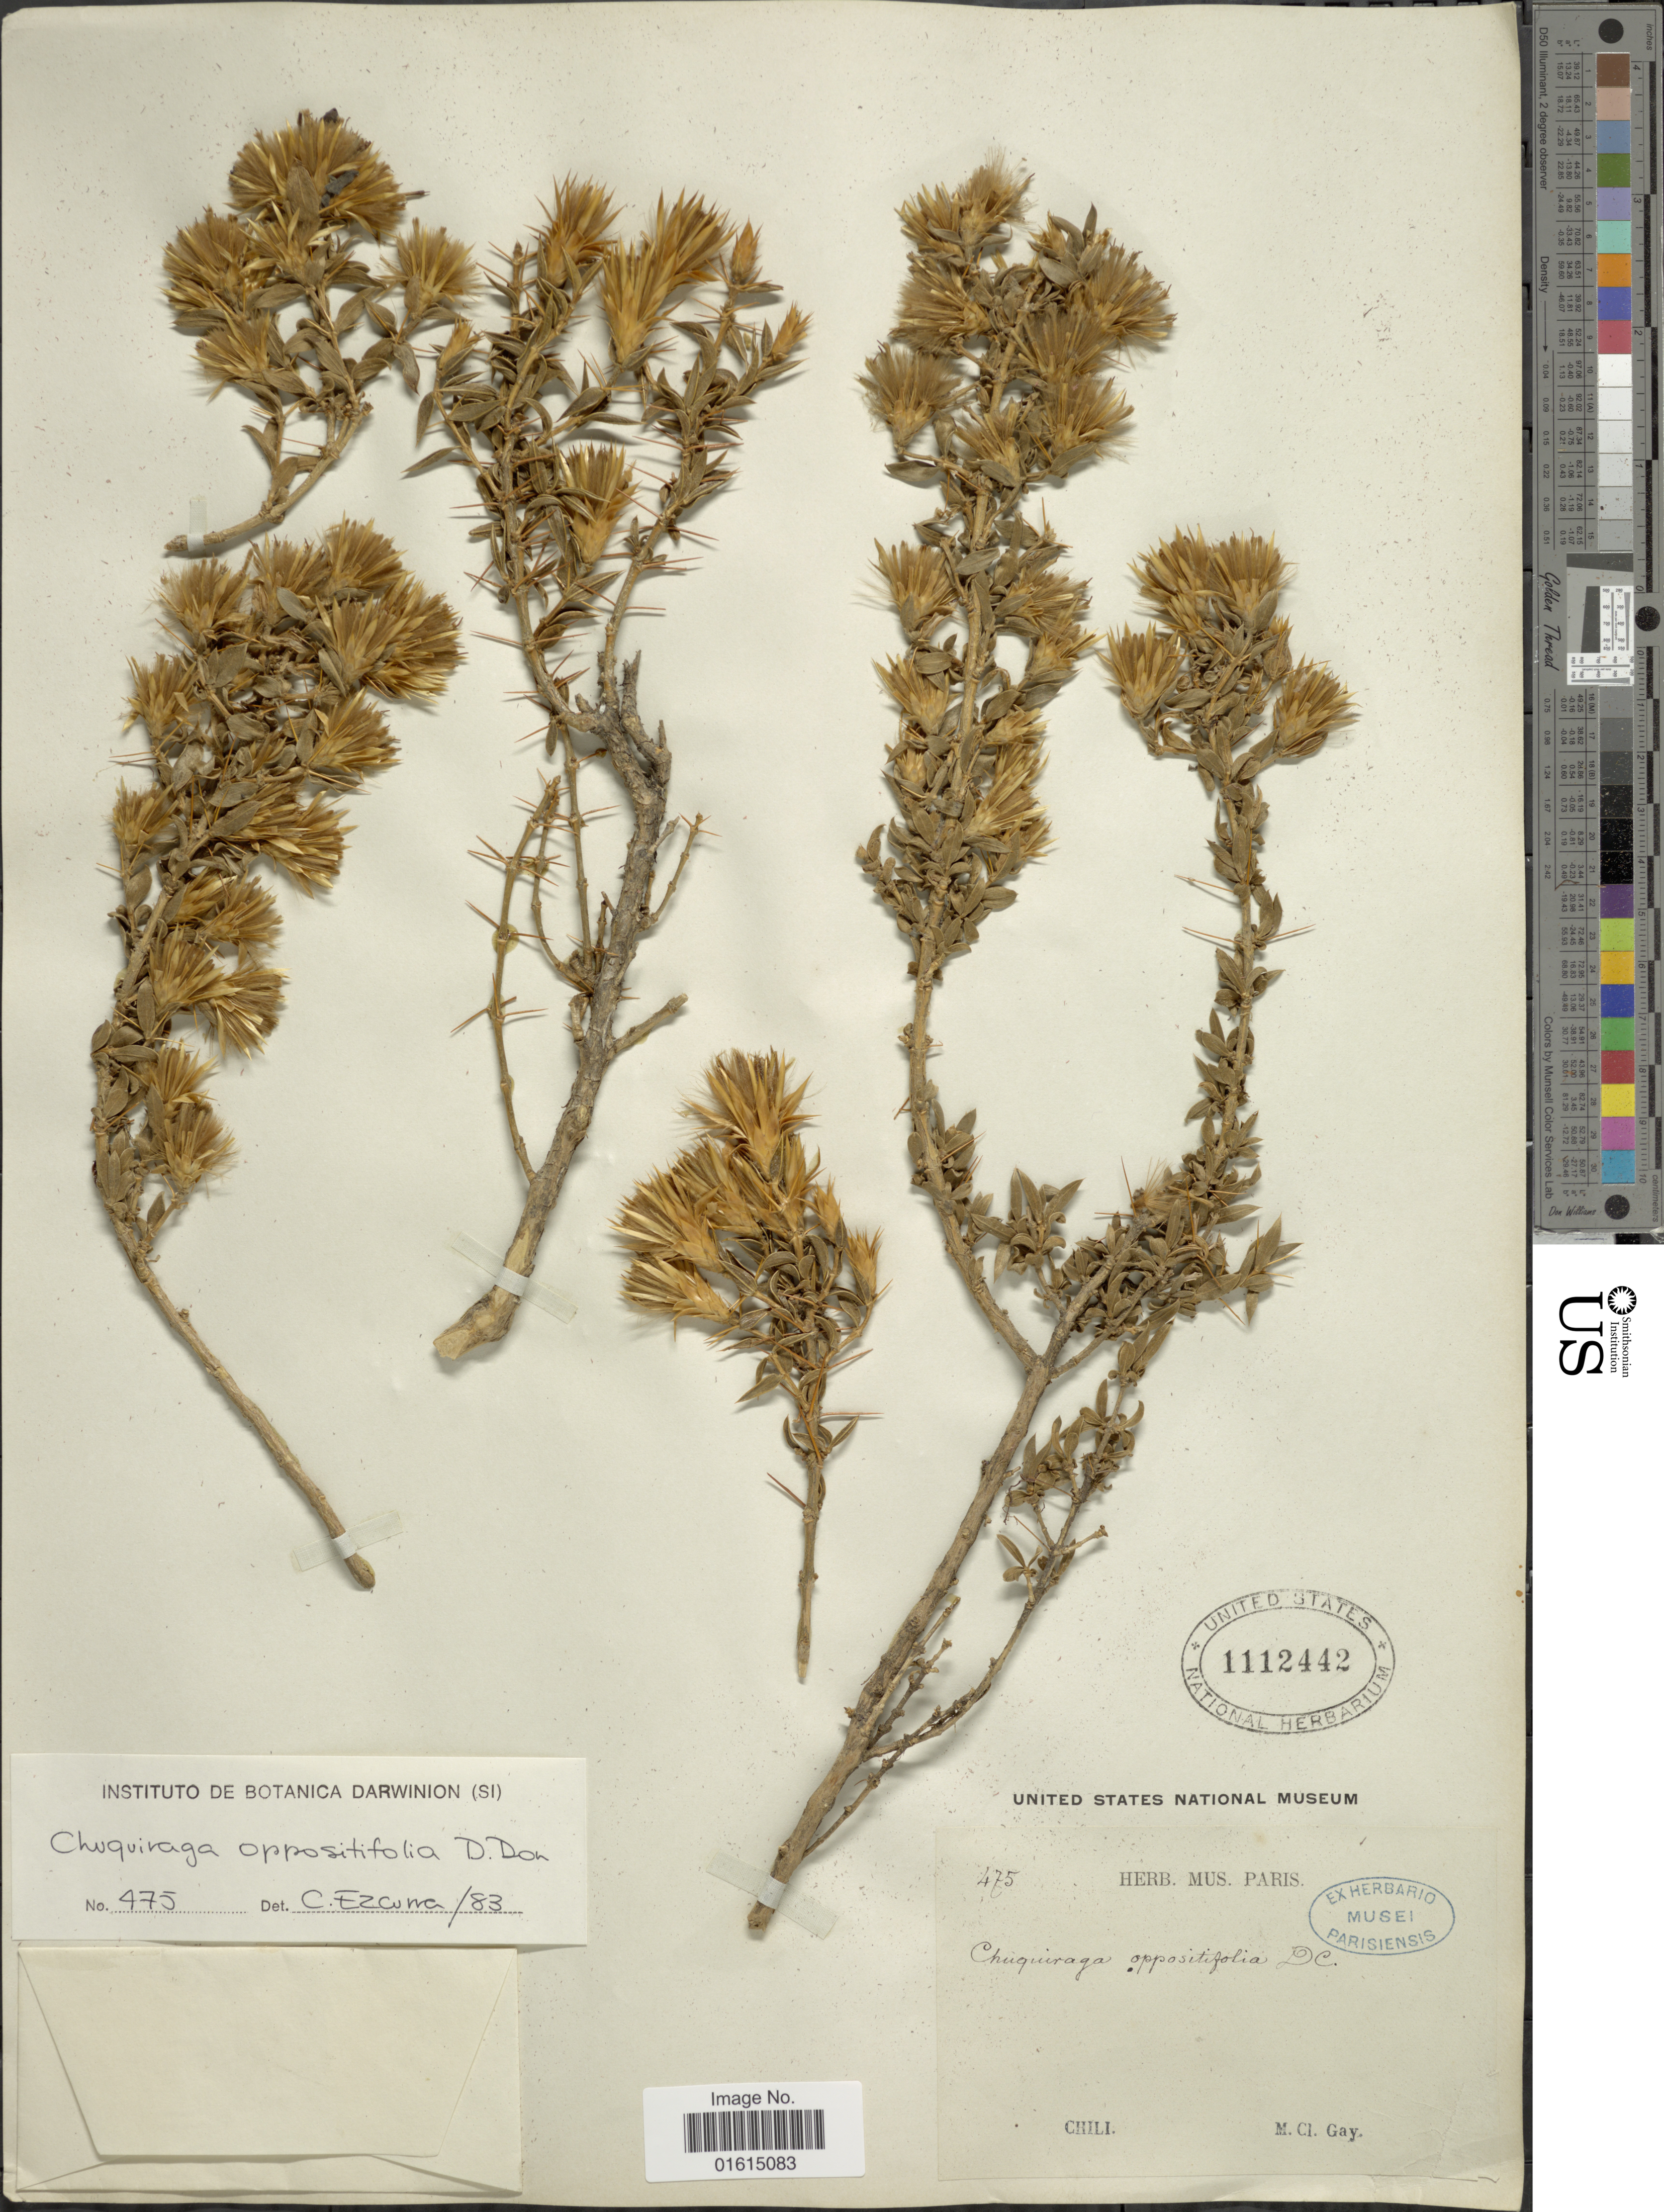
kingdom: Plantae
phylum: Tracheophyta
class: Magnoliopsida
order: Asterales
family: Asteraceae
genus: Chuquiraga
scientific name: Chuquiraga oppositifolia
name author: D. Don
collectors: C. Gay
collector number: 475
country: Chile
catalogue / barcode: US 1112442